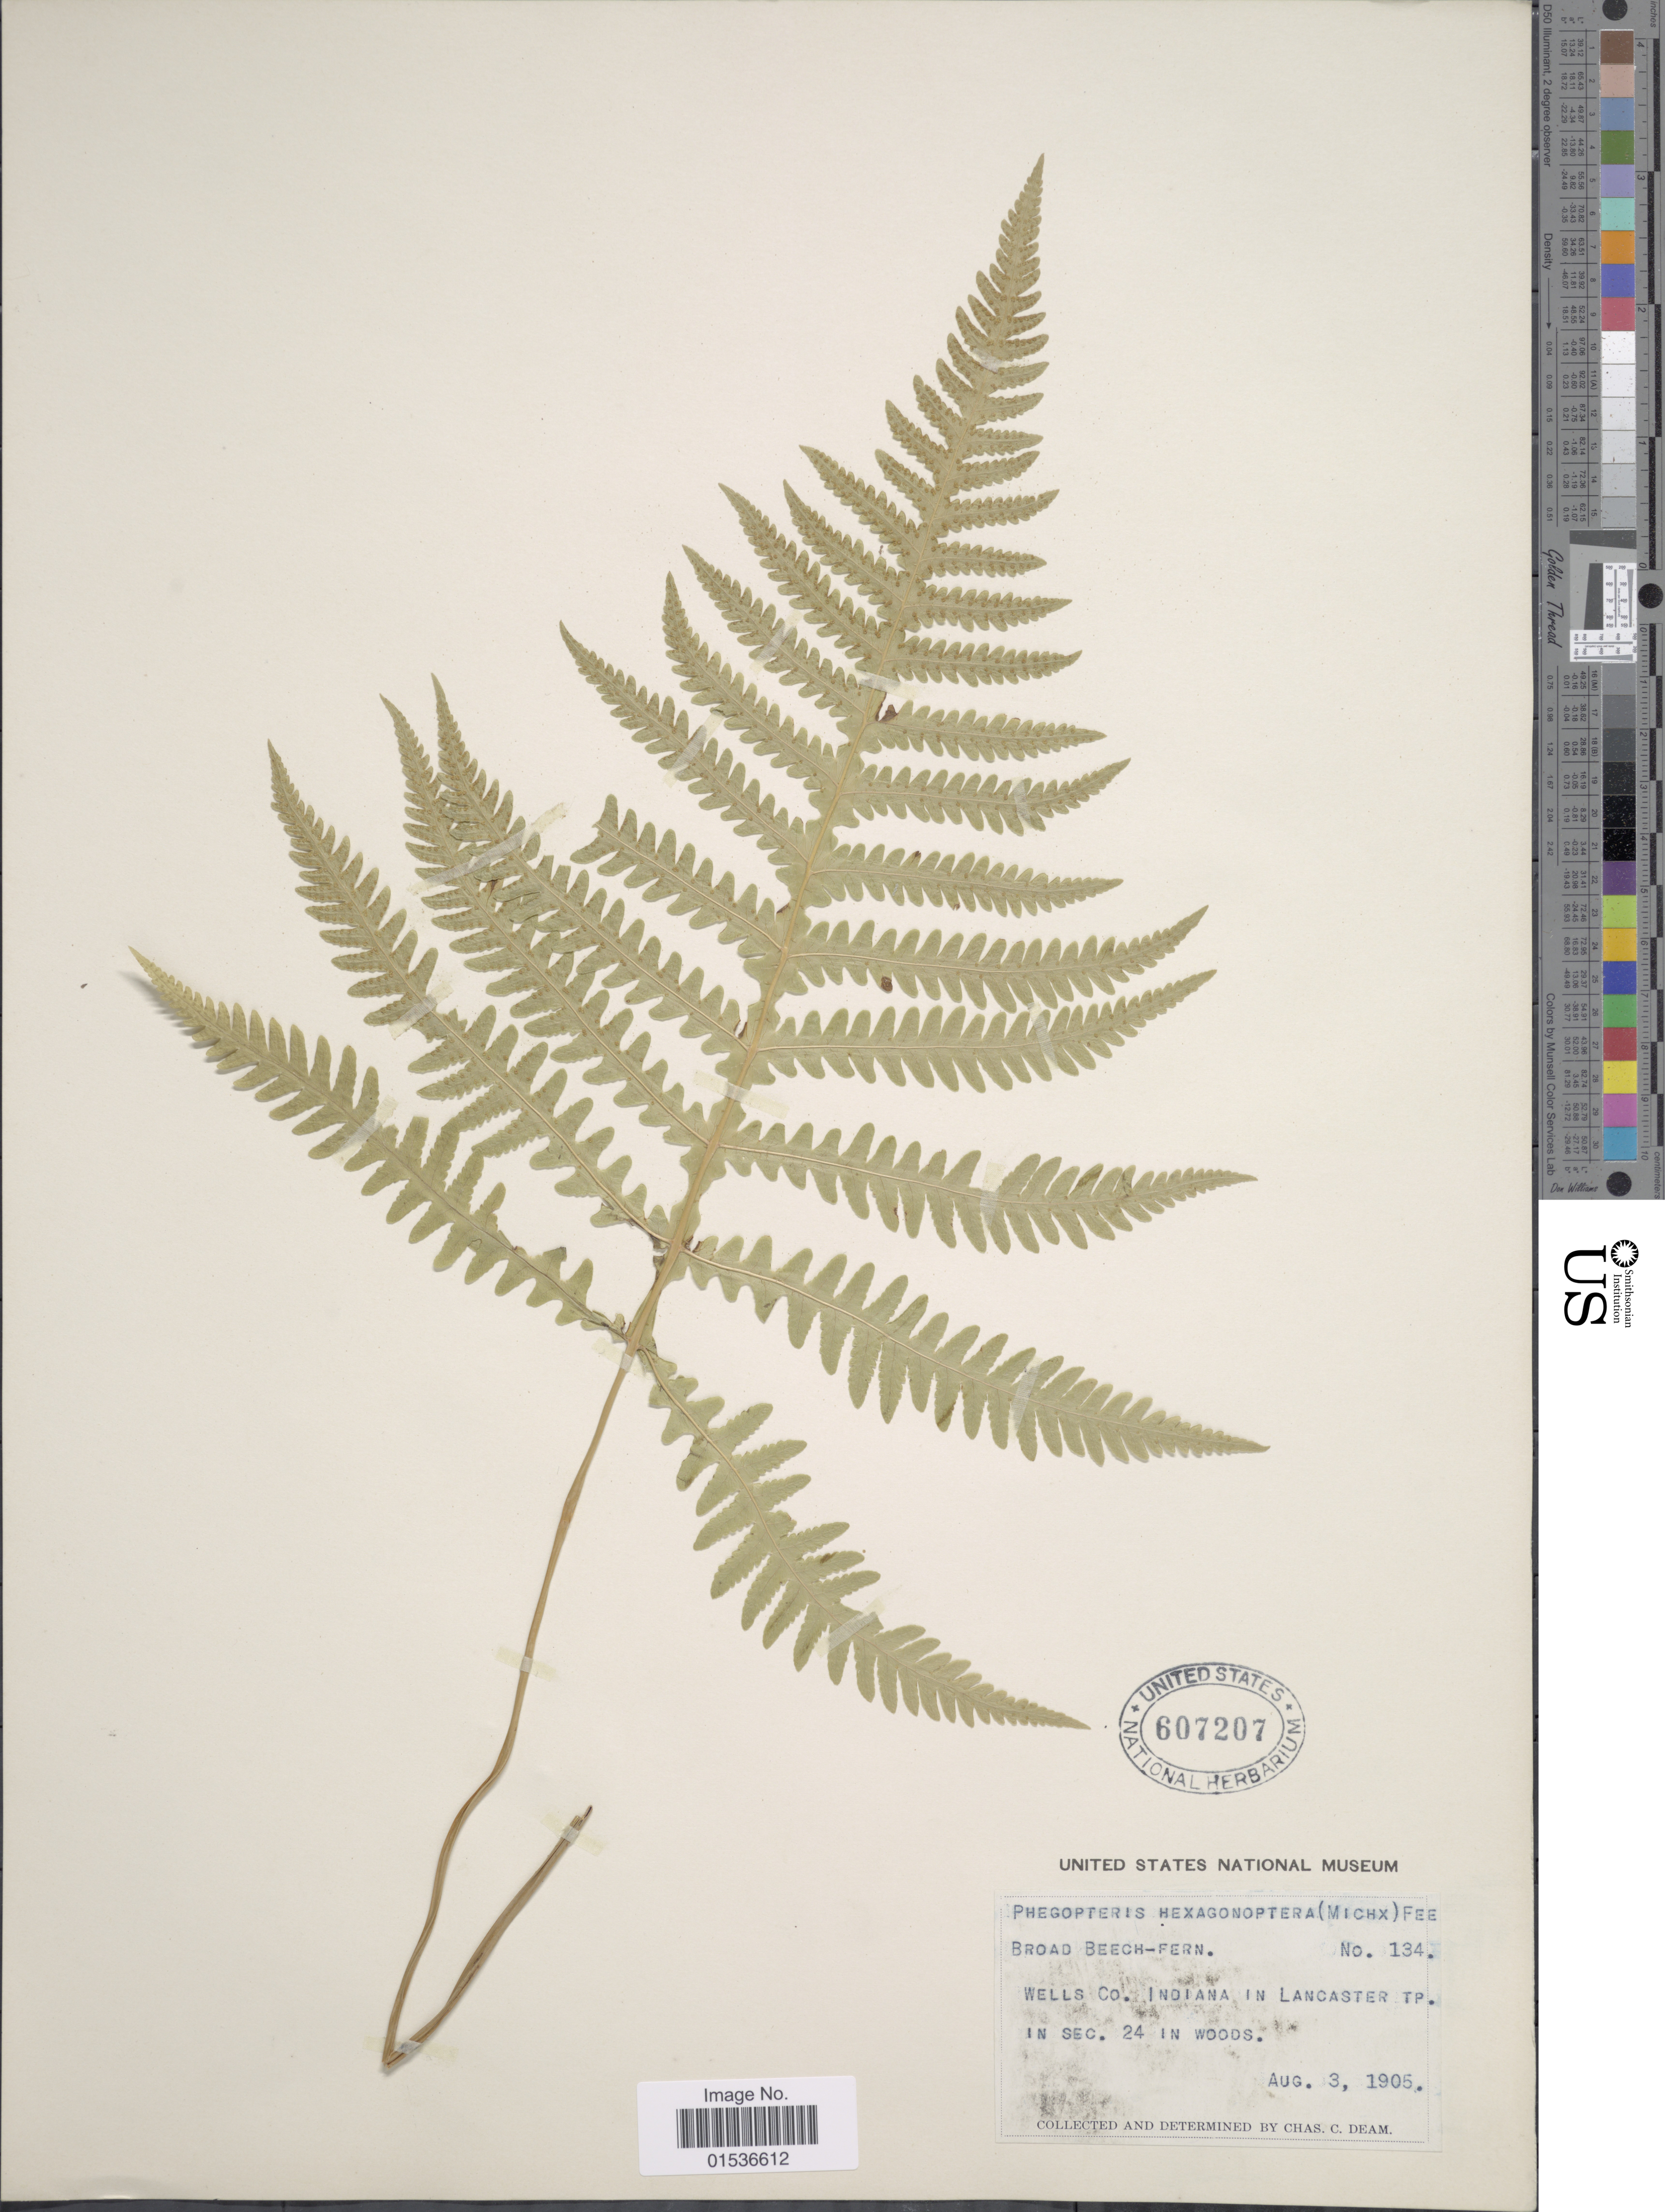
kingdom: Plantae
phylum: Tracheophyta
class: Polypodiopsida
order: Polypodiales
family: Thelypteridaceae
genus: Phegopteris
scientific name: Phegopteris hexagonoptera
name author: (Michx.) Fée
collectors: C. C. Deam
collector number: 134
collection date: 1905-08-03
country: United States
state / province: Indiana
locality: Wells Co. Indiana in Lancaster Tp. In Sec. 24.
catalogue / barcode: US 607207